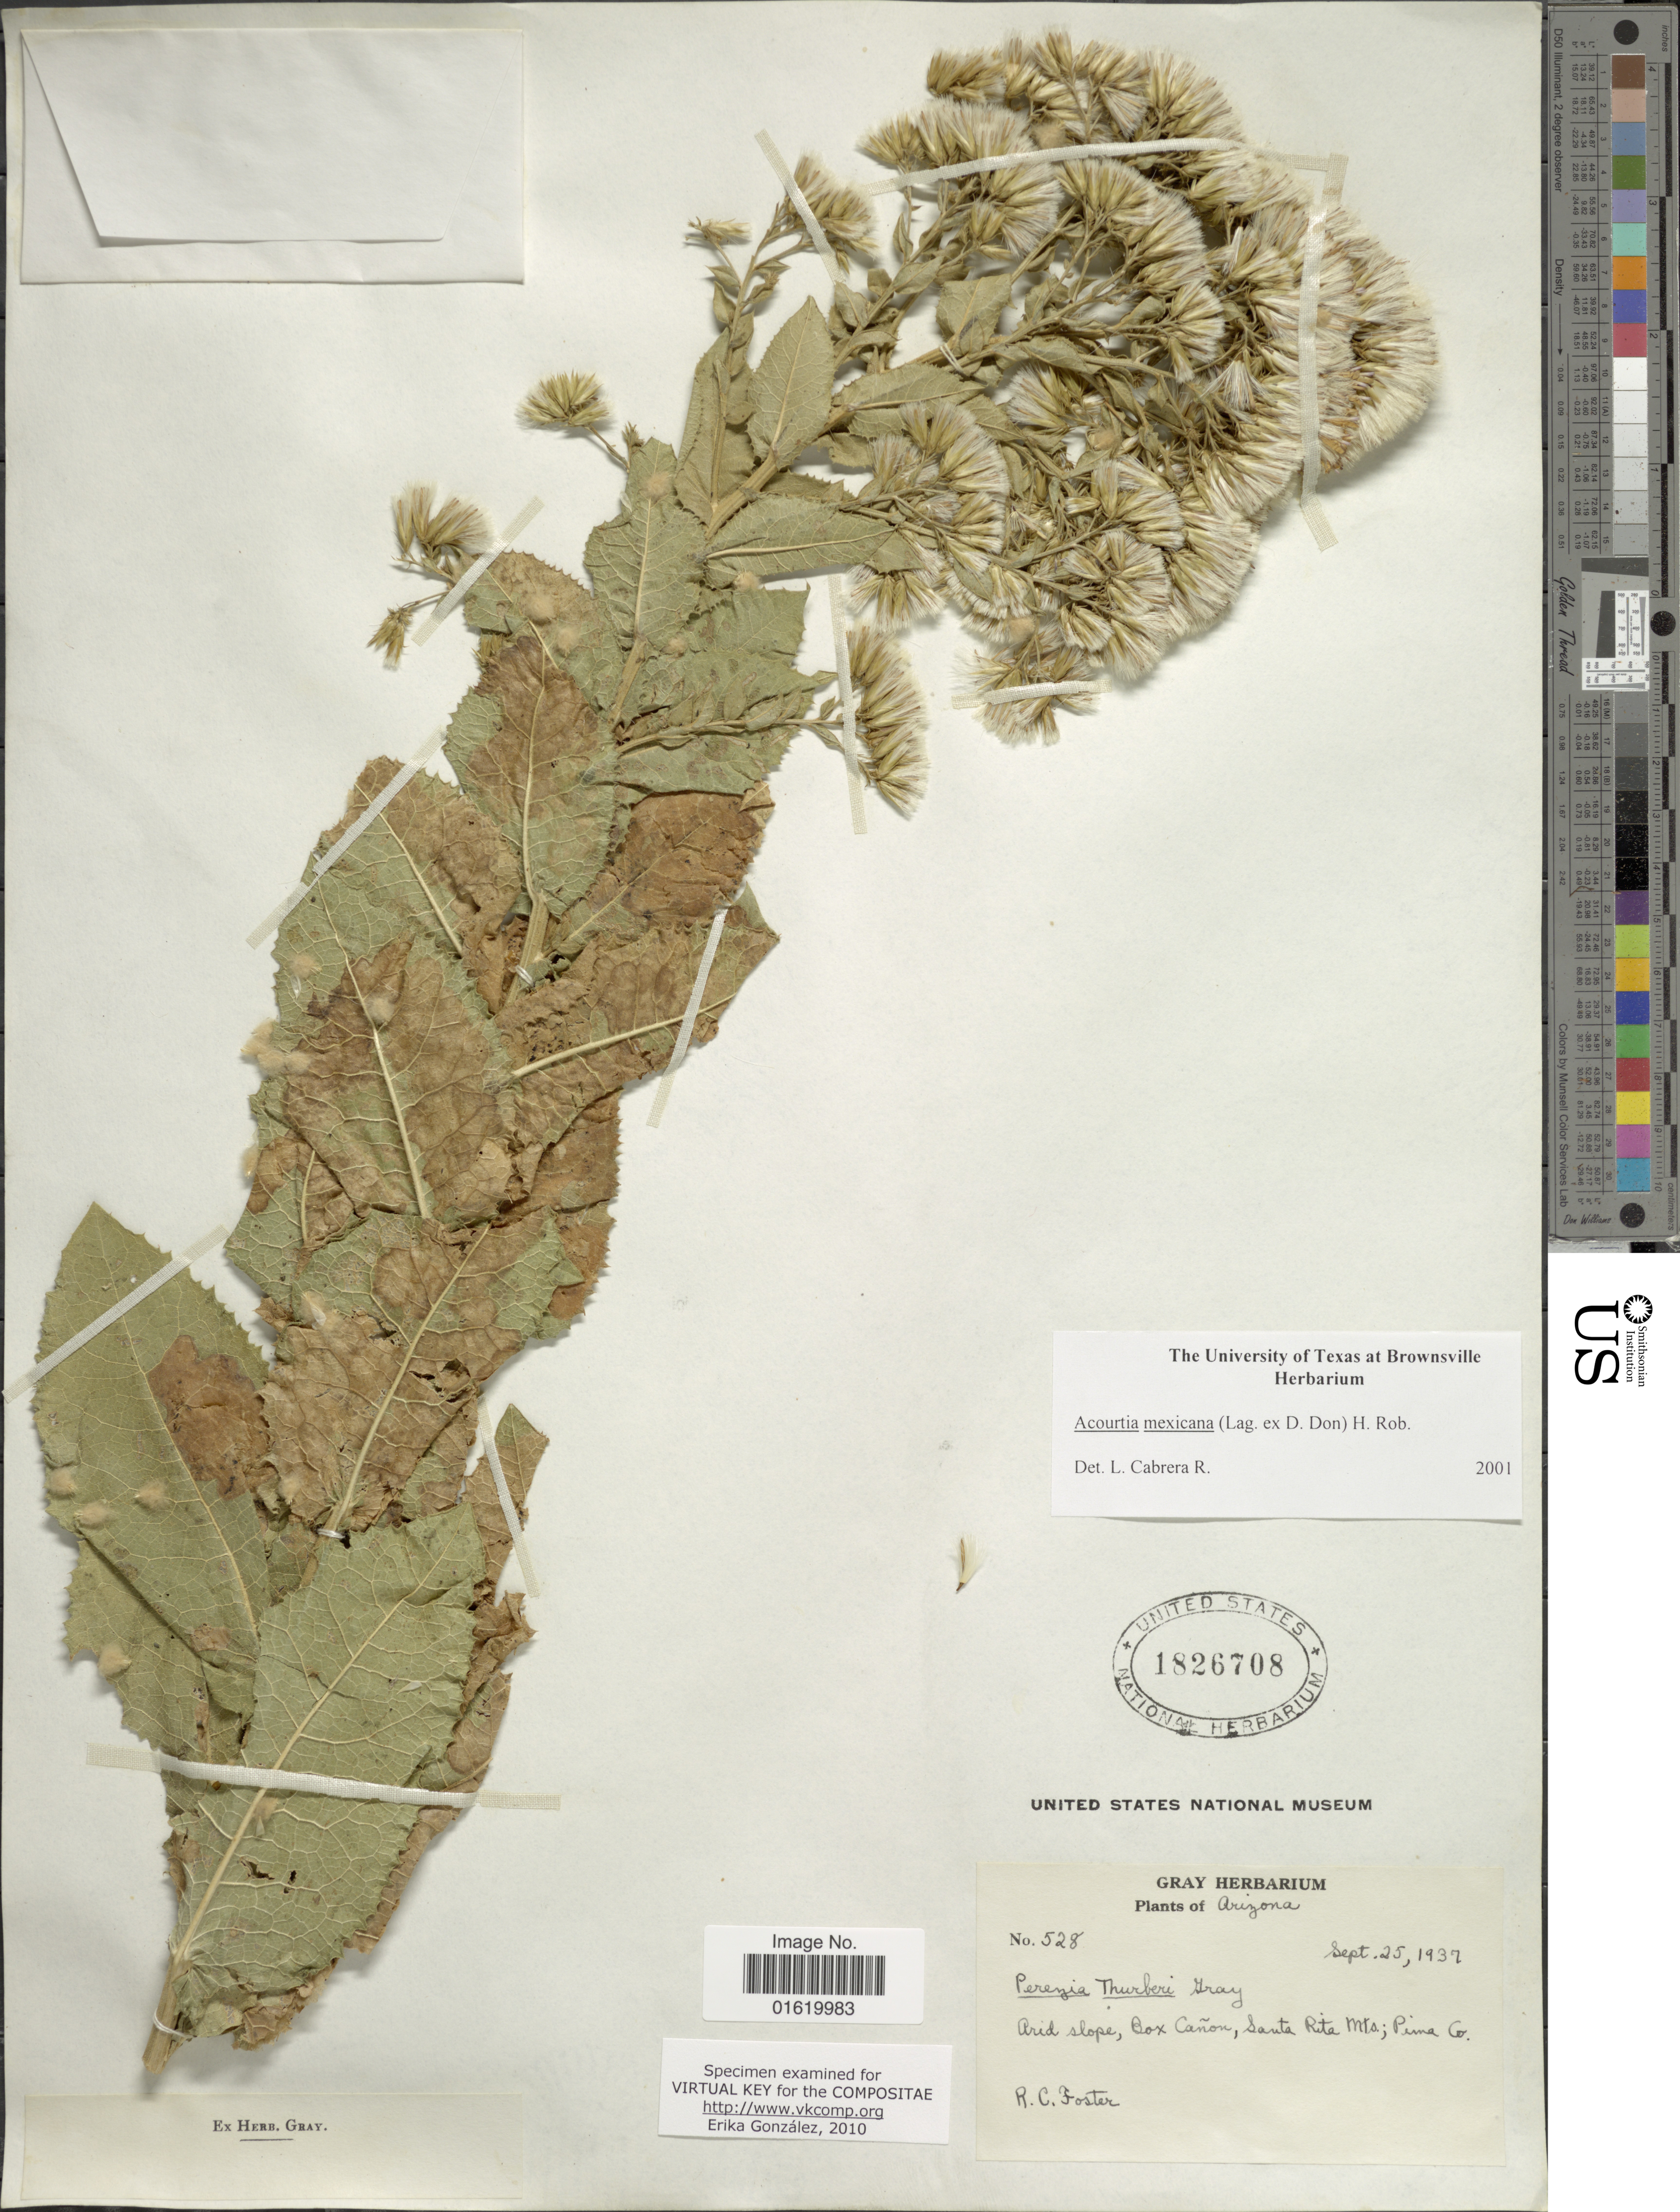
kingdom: Plantae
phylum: Tracheophyta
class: Magnoliopsida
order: Asterales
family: Asteraceae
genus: Acourtia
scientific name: Acourtia mexicana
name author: (Lag. ex D. Don) H. Rob.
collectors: R. C. Foster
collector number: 528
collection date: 1937-09-25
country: United States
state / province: Arizona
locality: Arid slope, Boc Cañon, Santa Rita Mts., Pima Co.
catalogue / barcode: US 1826708